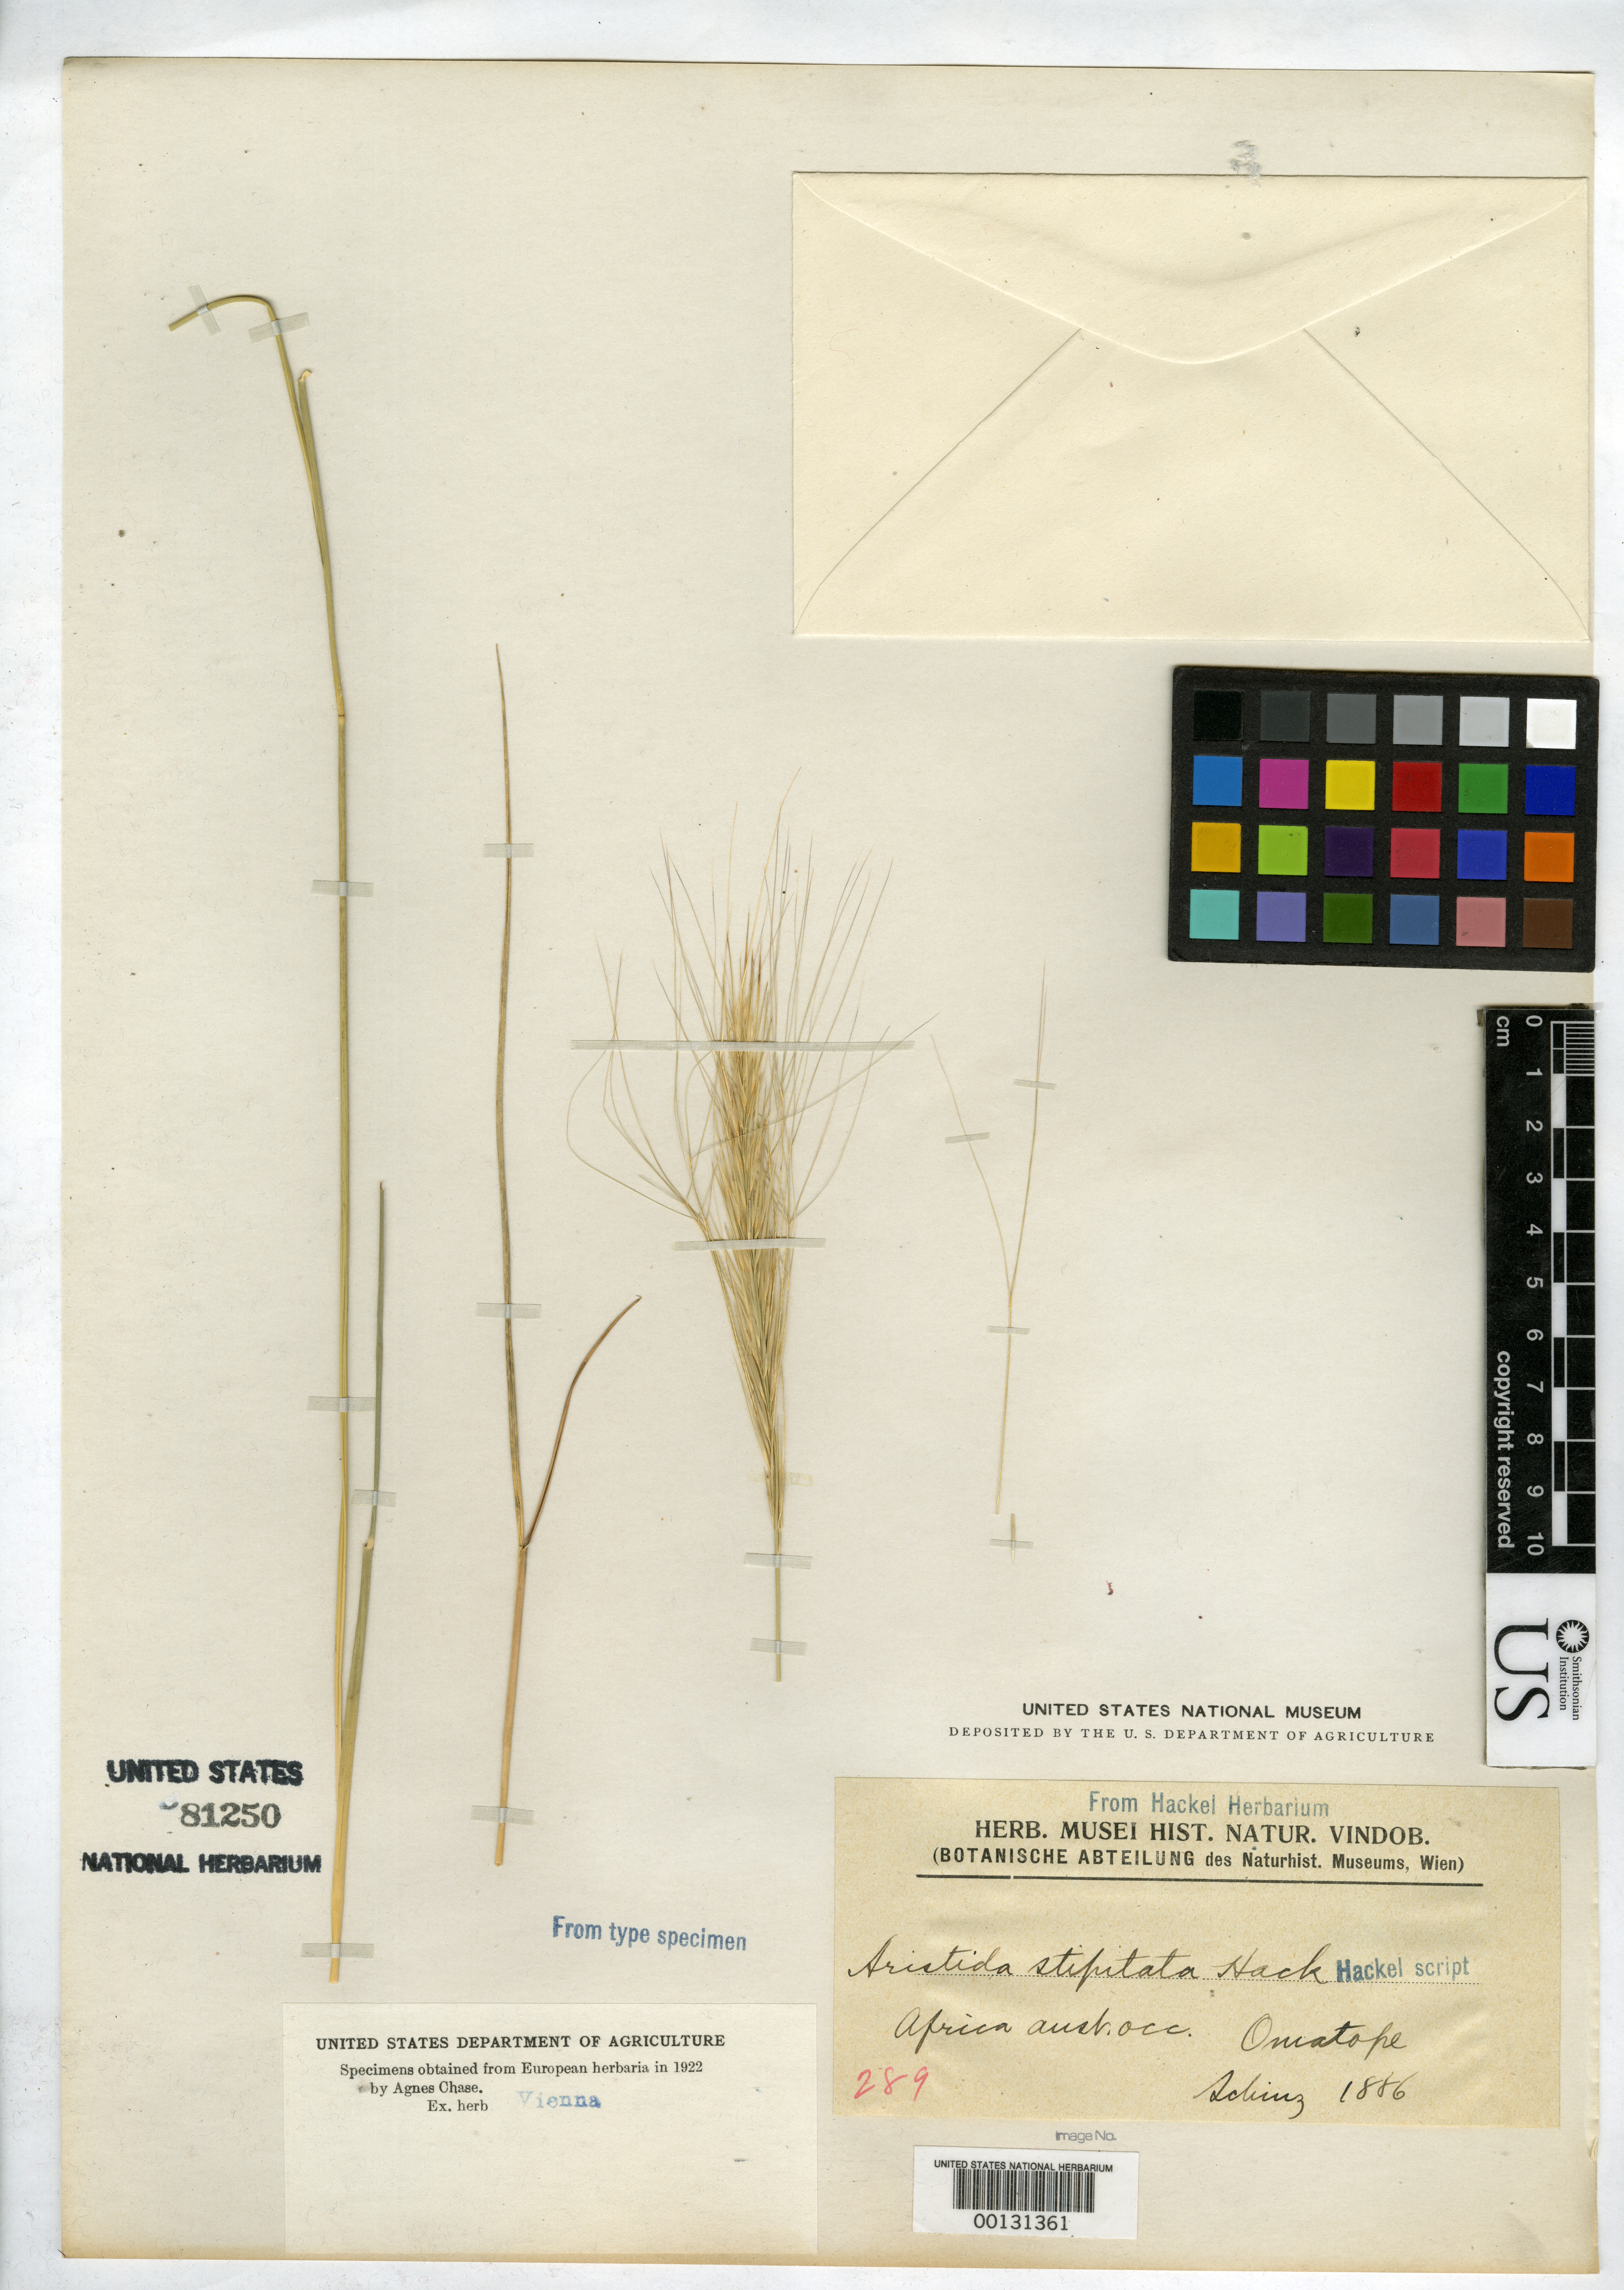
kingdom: Plantae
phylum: Tracheophyta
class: Liliopsida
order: Poales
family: Poaceae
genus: Aristida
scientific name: Aristida stipitata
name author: Hack. ex Schinz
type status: Type Fragment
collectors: H. Schinz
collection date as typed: Mar 1886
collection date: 1886-03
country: Namibia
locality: Near Omatope.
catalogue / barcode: US 81250